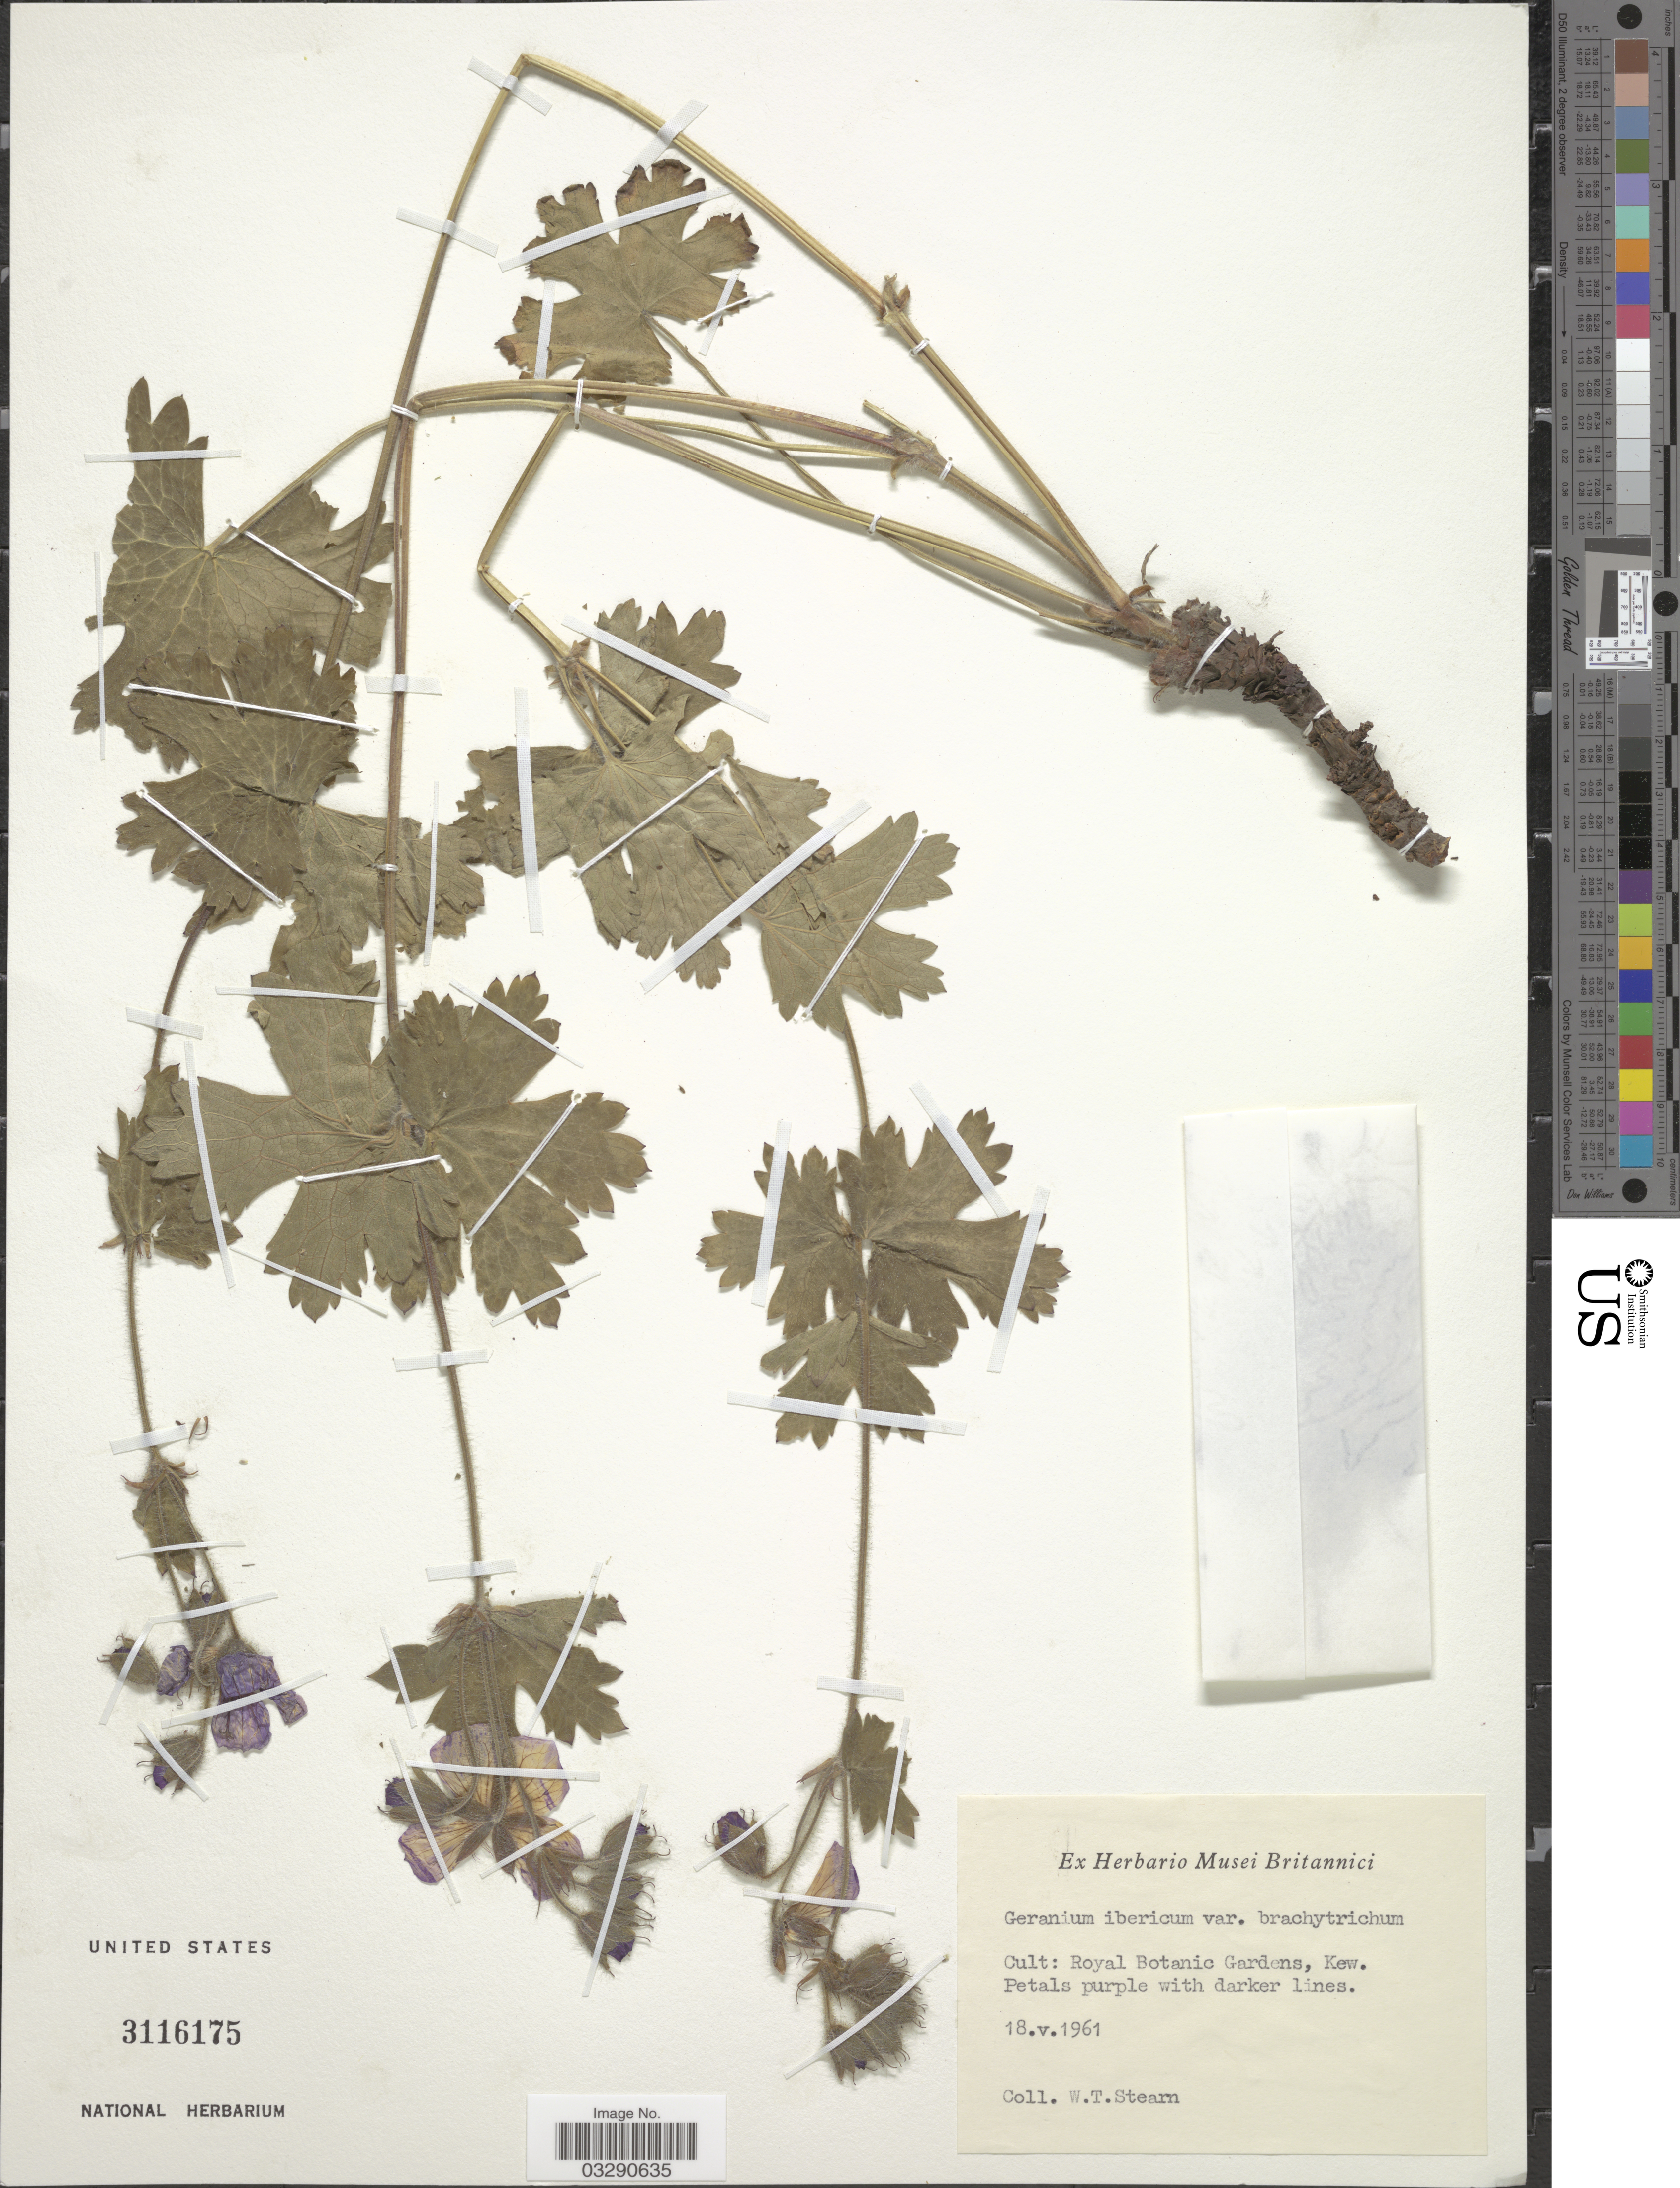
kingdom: Plantae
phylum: Tracheophyta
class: Magnoliopsida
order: Geraniales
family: Geraniaceae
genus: Geranium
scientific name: Geranium ibericum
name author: Cav.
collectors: W. T. Stearn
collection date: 1961-05-18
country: United Kingdom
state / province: England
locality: Royal Botanic Gardens, Kew.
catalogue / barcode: US 3116175